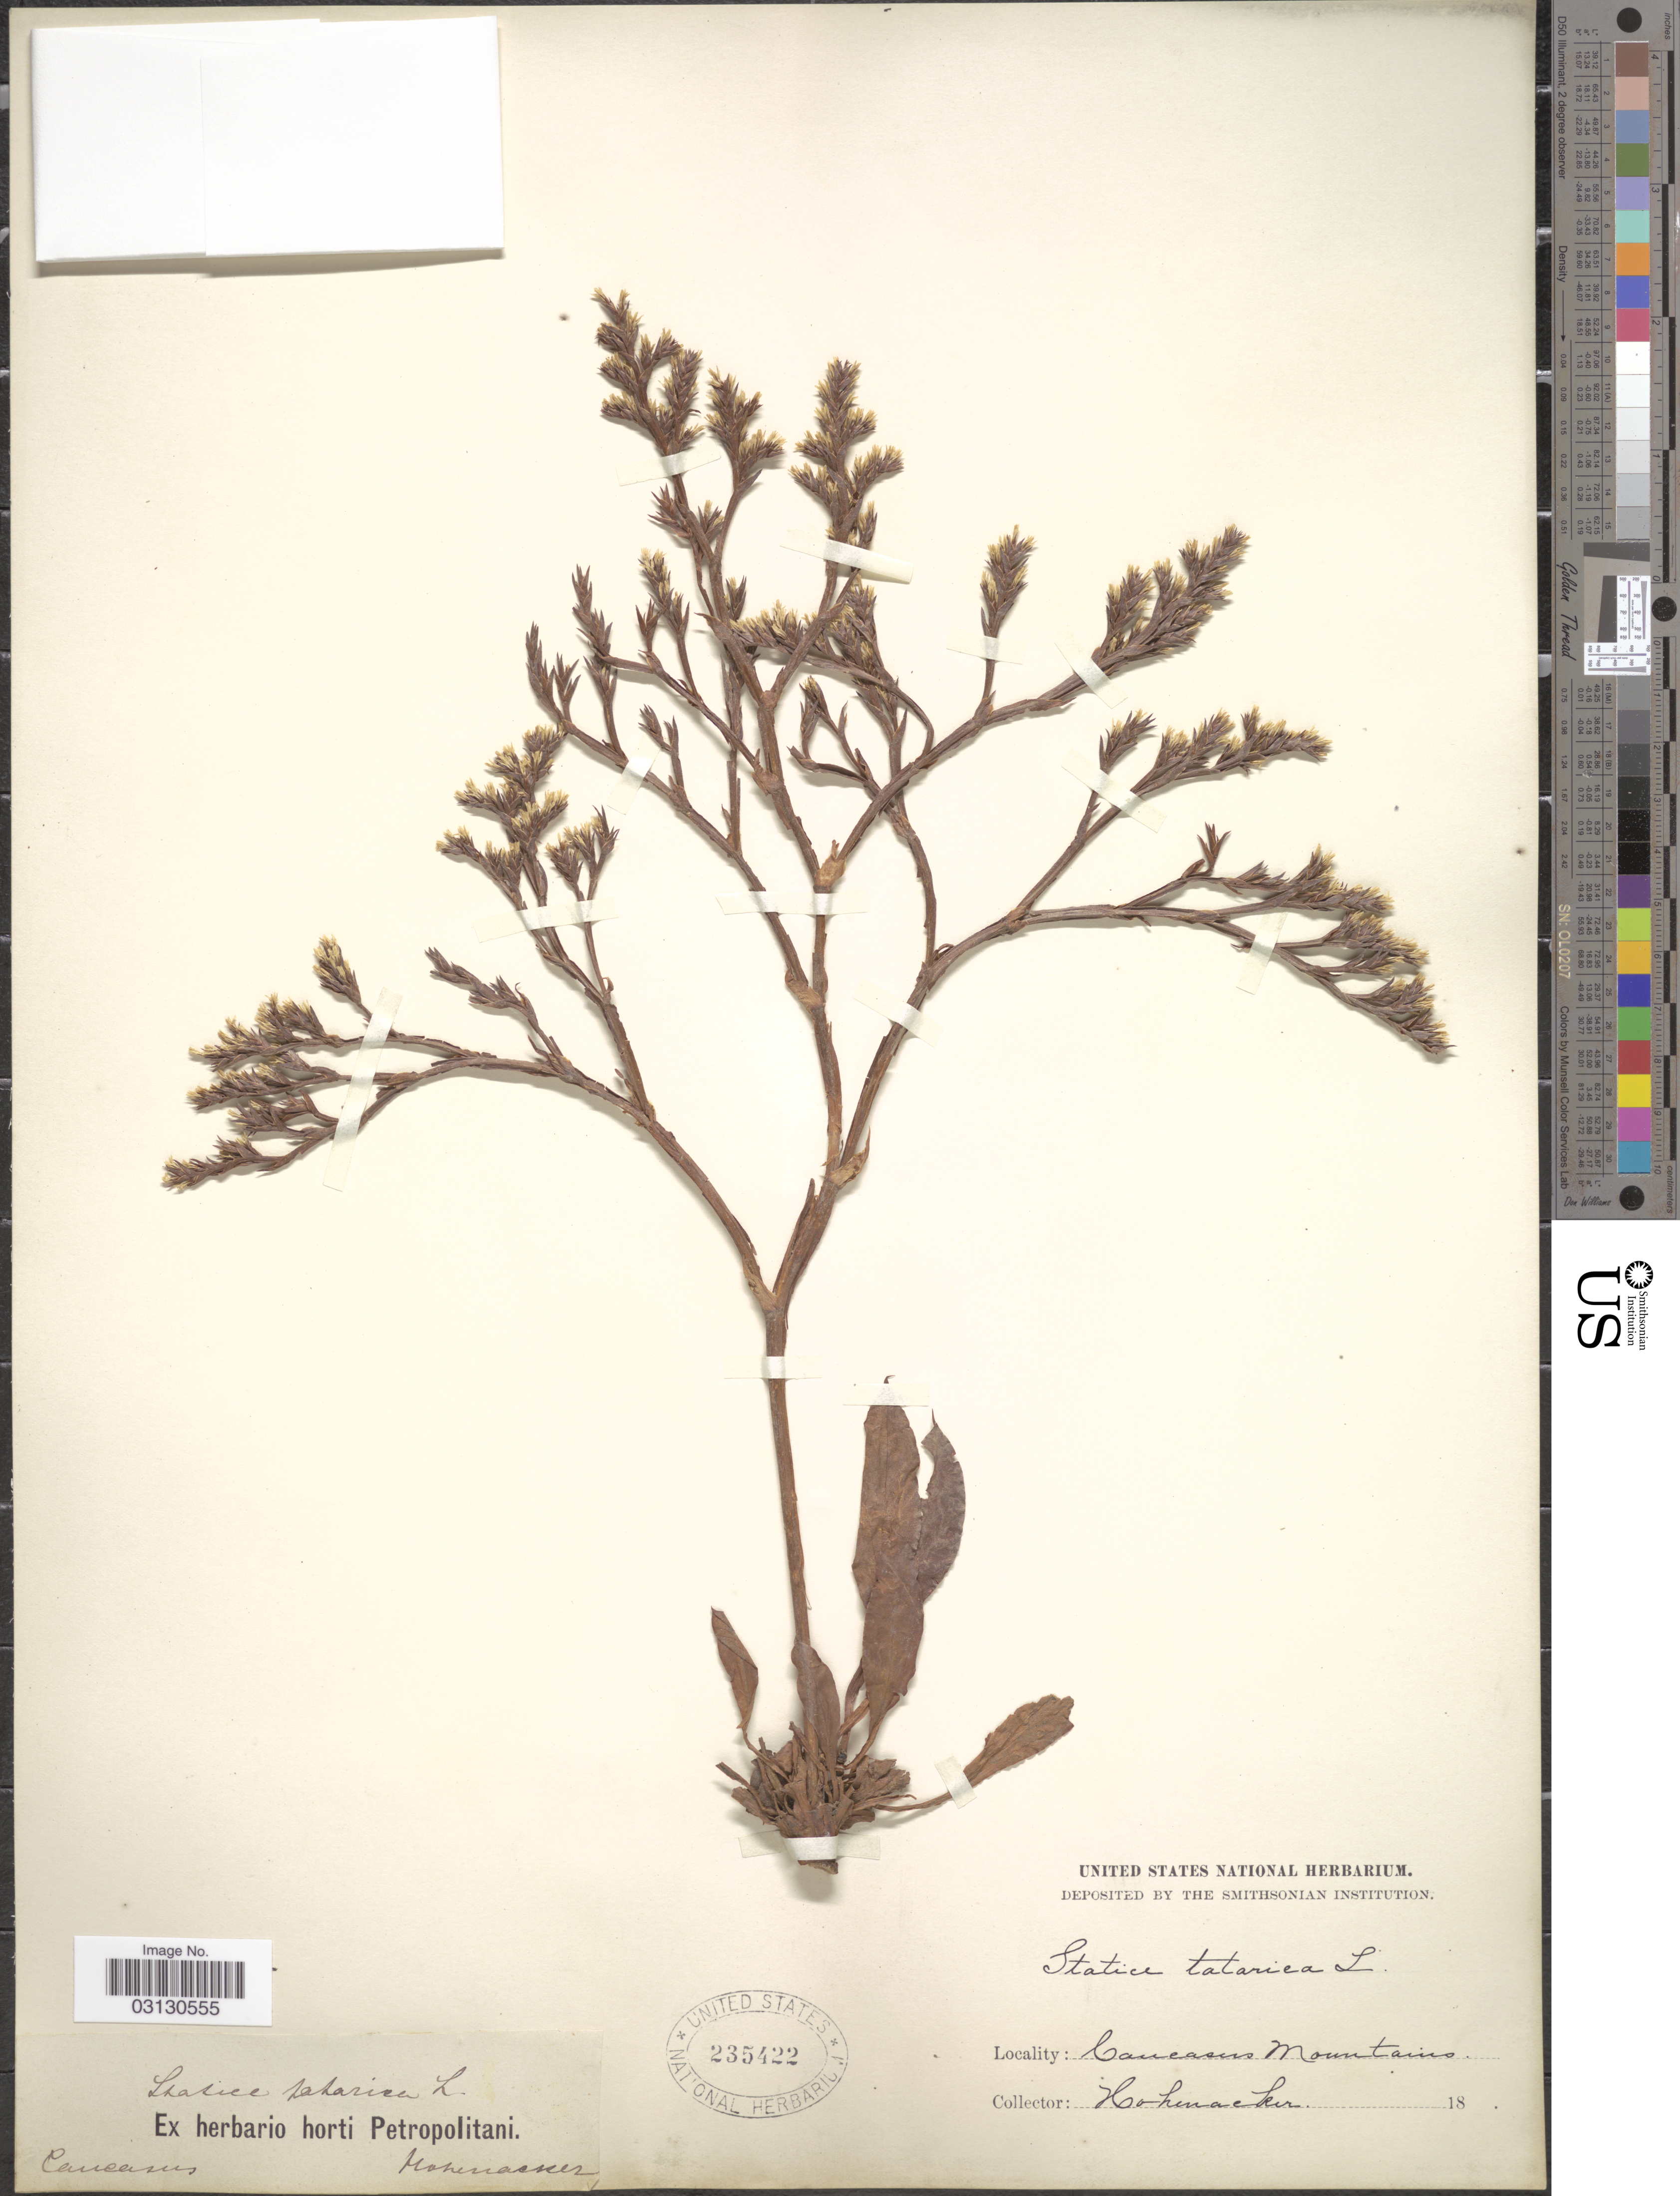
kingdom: Plantae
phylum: Tracheophyta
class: Magnoliopsida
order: Caryophyllales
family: Plumbaginaceae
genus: Limonium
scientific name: Limonium tataricum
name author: (L.) Mill.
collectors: Hohenacker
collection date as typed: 18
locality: Caucasus Mountains.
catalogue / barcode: US 235422